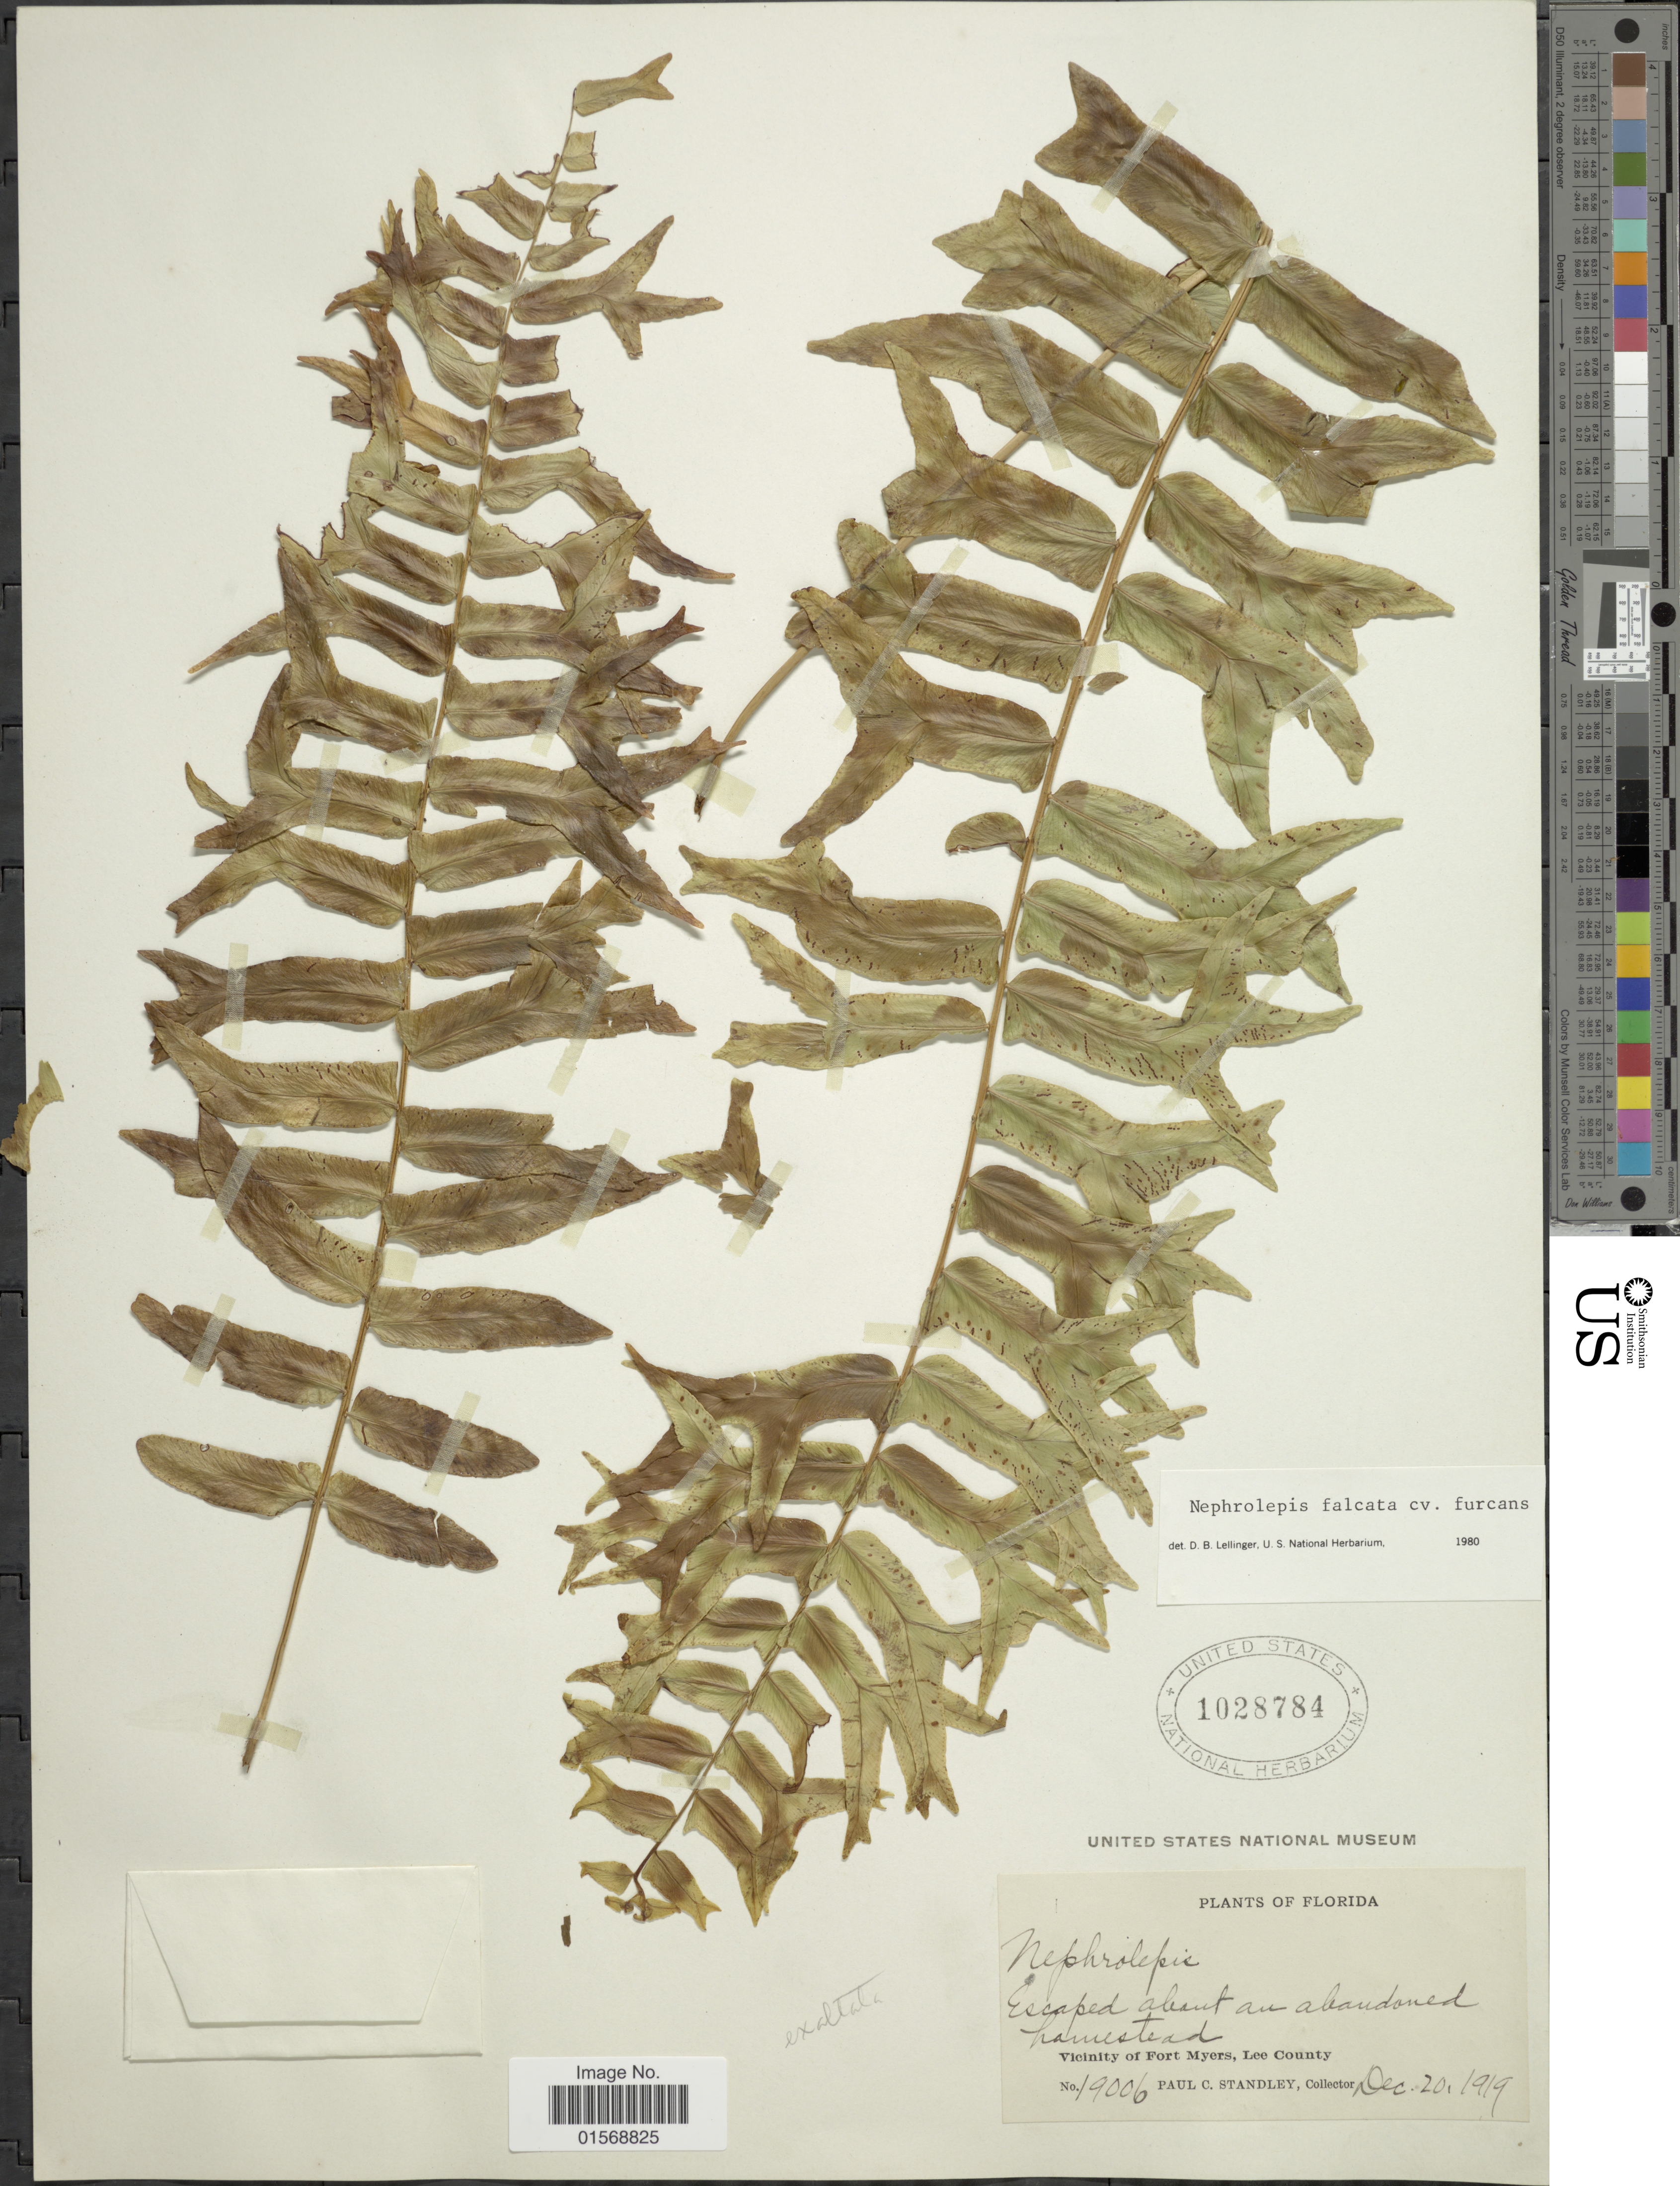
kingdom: Plantae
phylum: Tracheophyta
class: Polypodiopsida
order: Polypodiales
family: Nephrolepidaceae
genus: Nephrolepis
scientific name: Nephrolepis falcata 'Furcans'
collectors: P. C. Standley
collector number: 19006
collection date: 1919-12-20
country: United States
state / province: Florida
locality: Florida, Vicinity of Fort Myers, Lee County.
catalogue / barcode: US 1028784